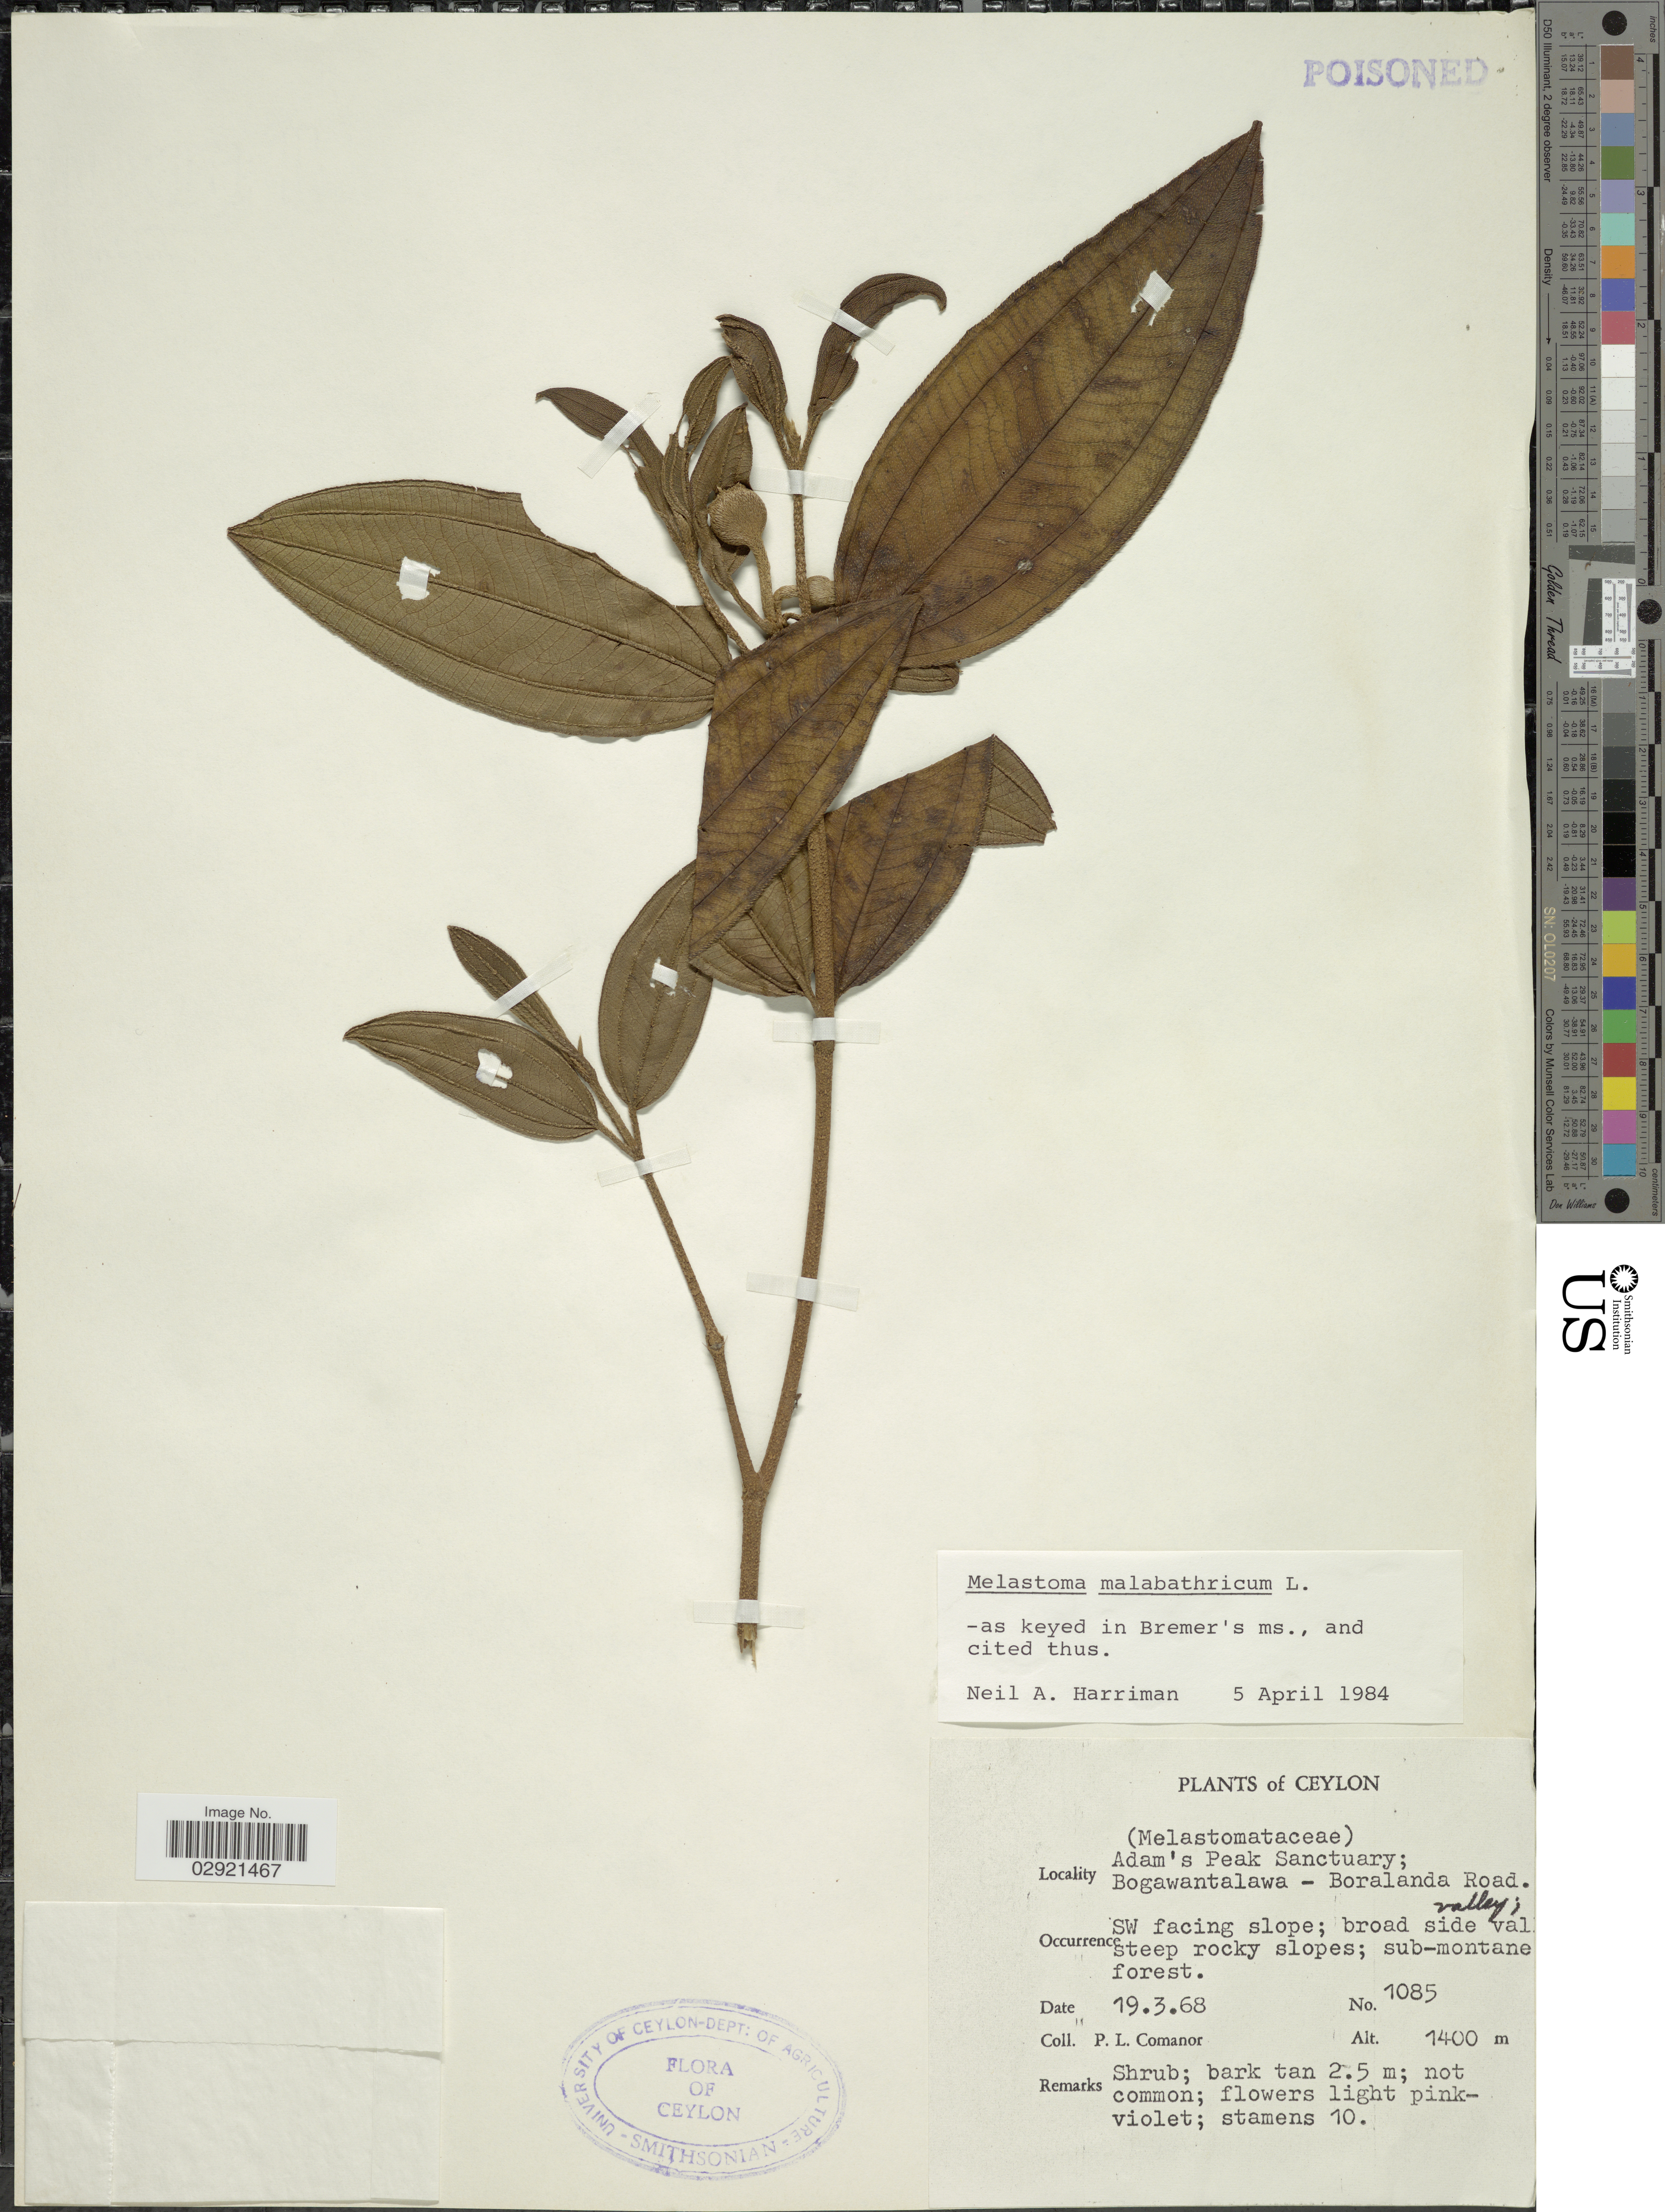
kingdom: Plantae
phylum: Tracheophyta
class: Magnoliopsida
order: Myrtales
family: Melastomataceae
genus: Melastoma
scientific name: Melastoma malabathricum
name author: L.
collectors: P. Comanor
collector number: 1085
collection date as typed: Transcribed d/m/y: 19/3/68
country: Sri Lanka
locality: Ceylon. Adam's Peak Sanctuary; Bogawantalawa - Boralanda Road.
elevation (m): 1400